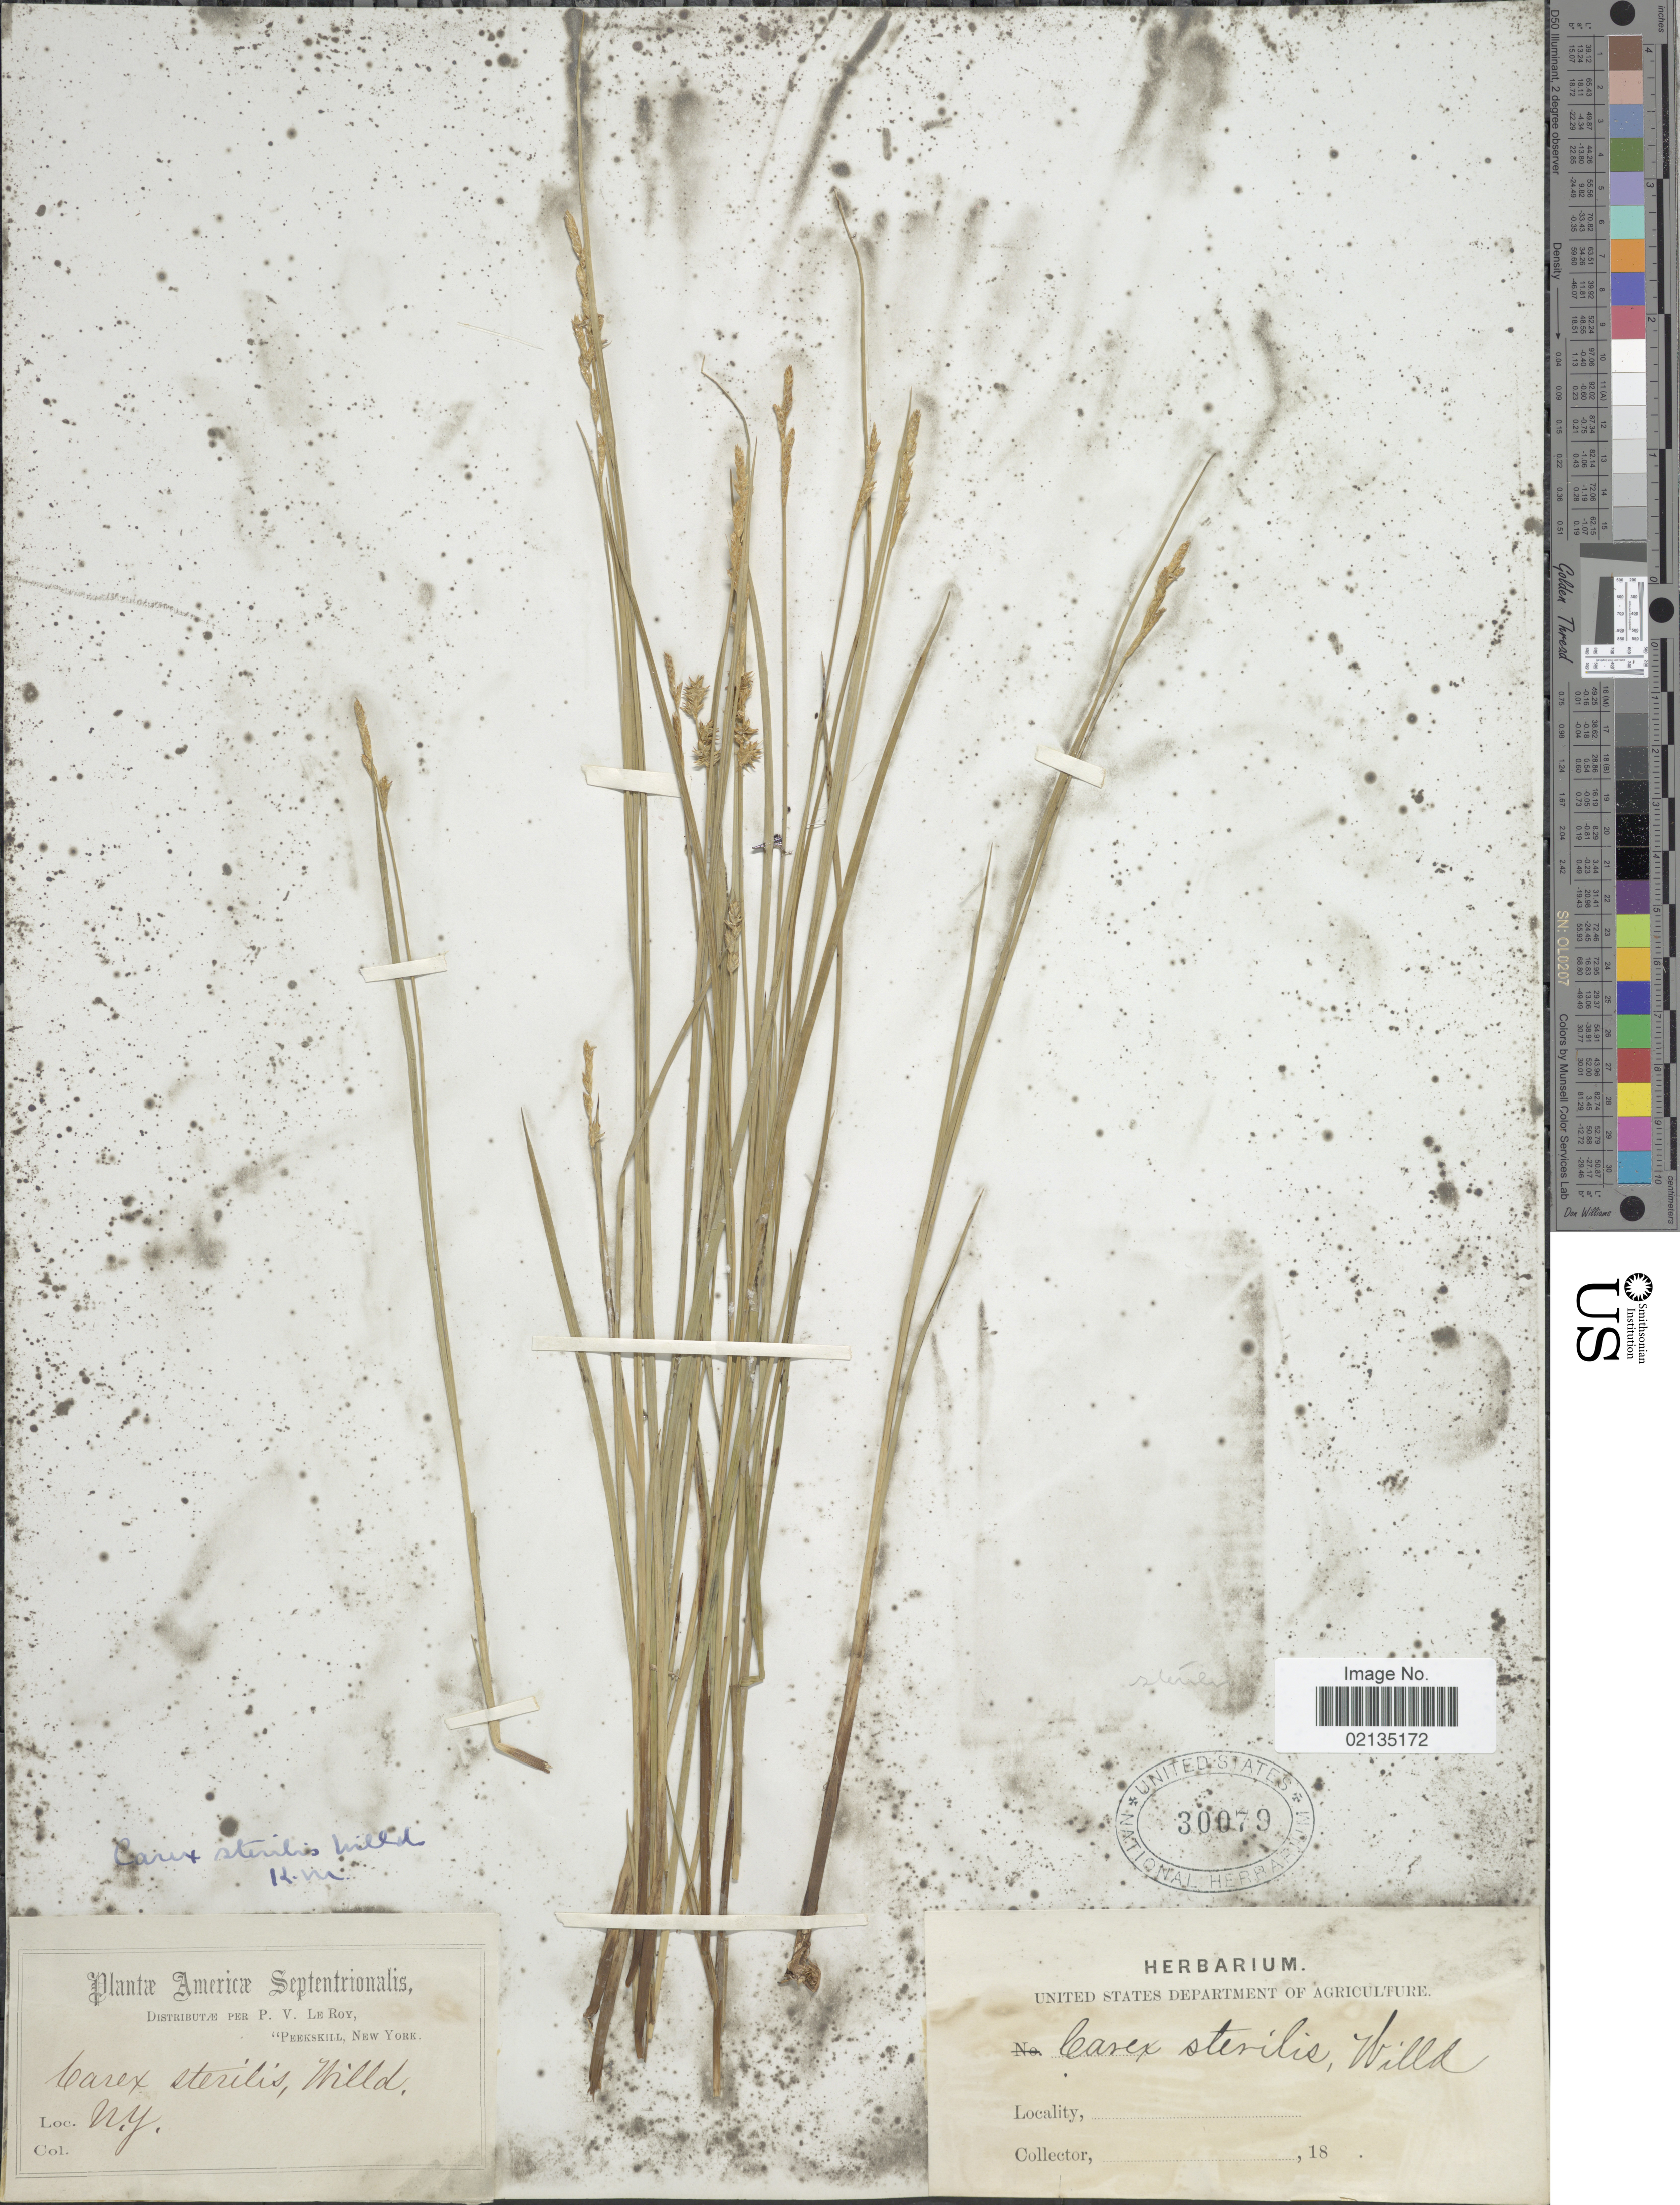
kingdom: Plantae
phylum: Tracheophyta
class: Liliopsida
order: Poales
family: Cyperaceae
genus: Carex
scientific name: Carex sterilis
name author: Willd.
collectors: ex herb. U. S. Department of Agriculture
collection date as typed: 18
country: United States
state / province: New York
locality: N.Y.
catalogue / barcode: US 30079